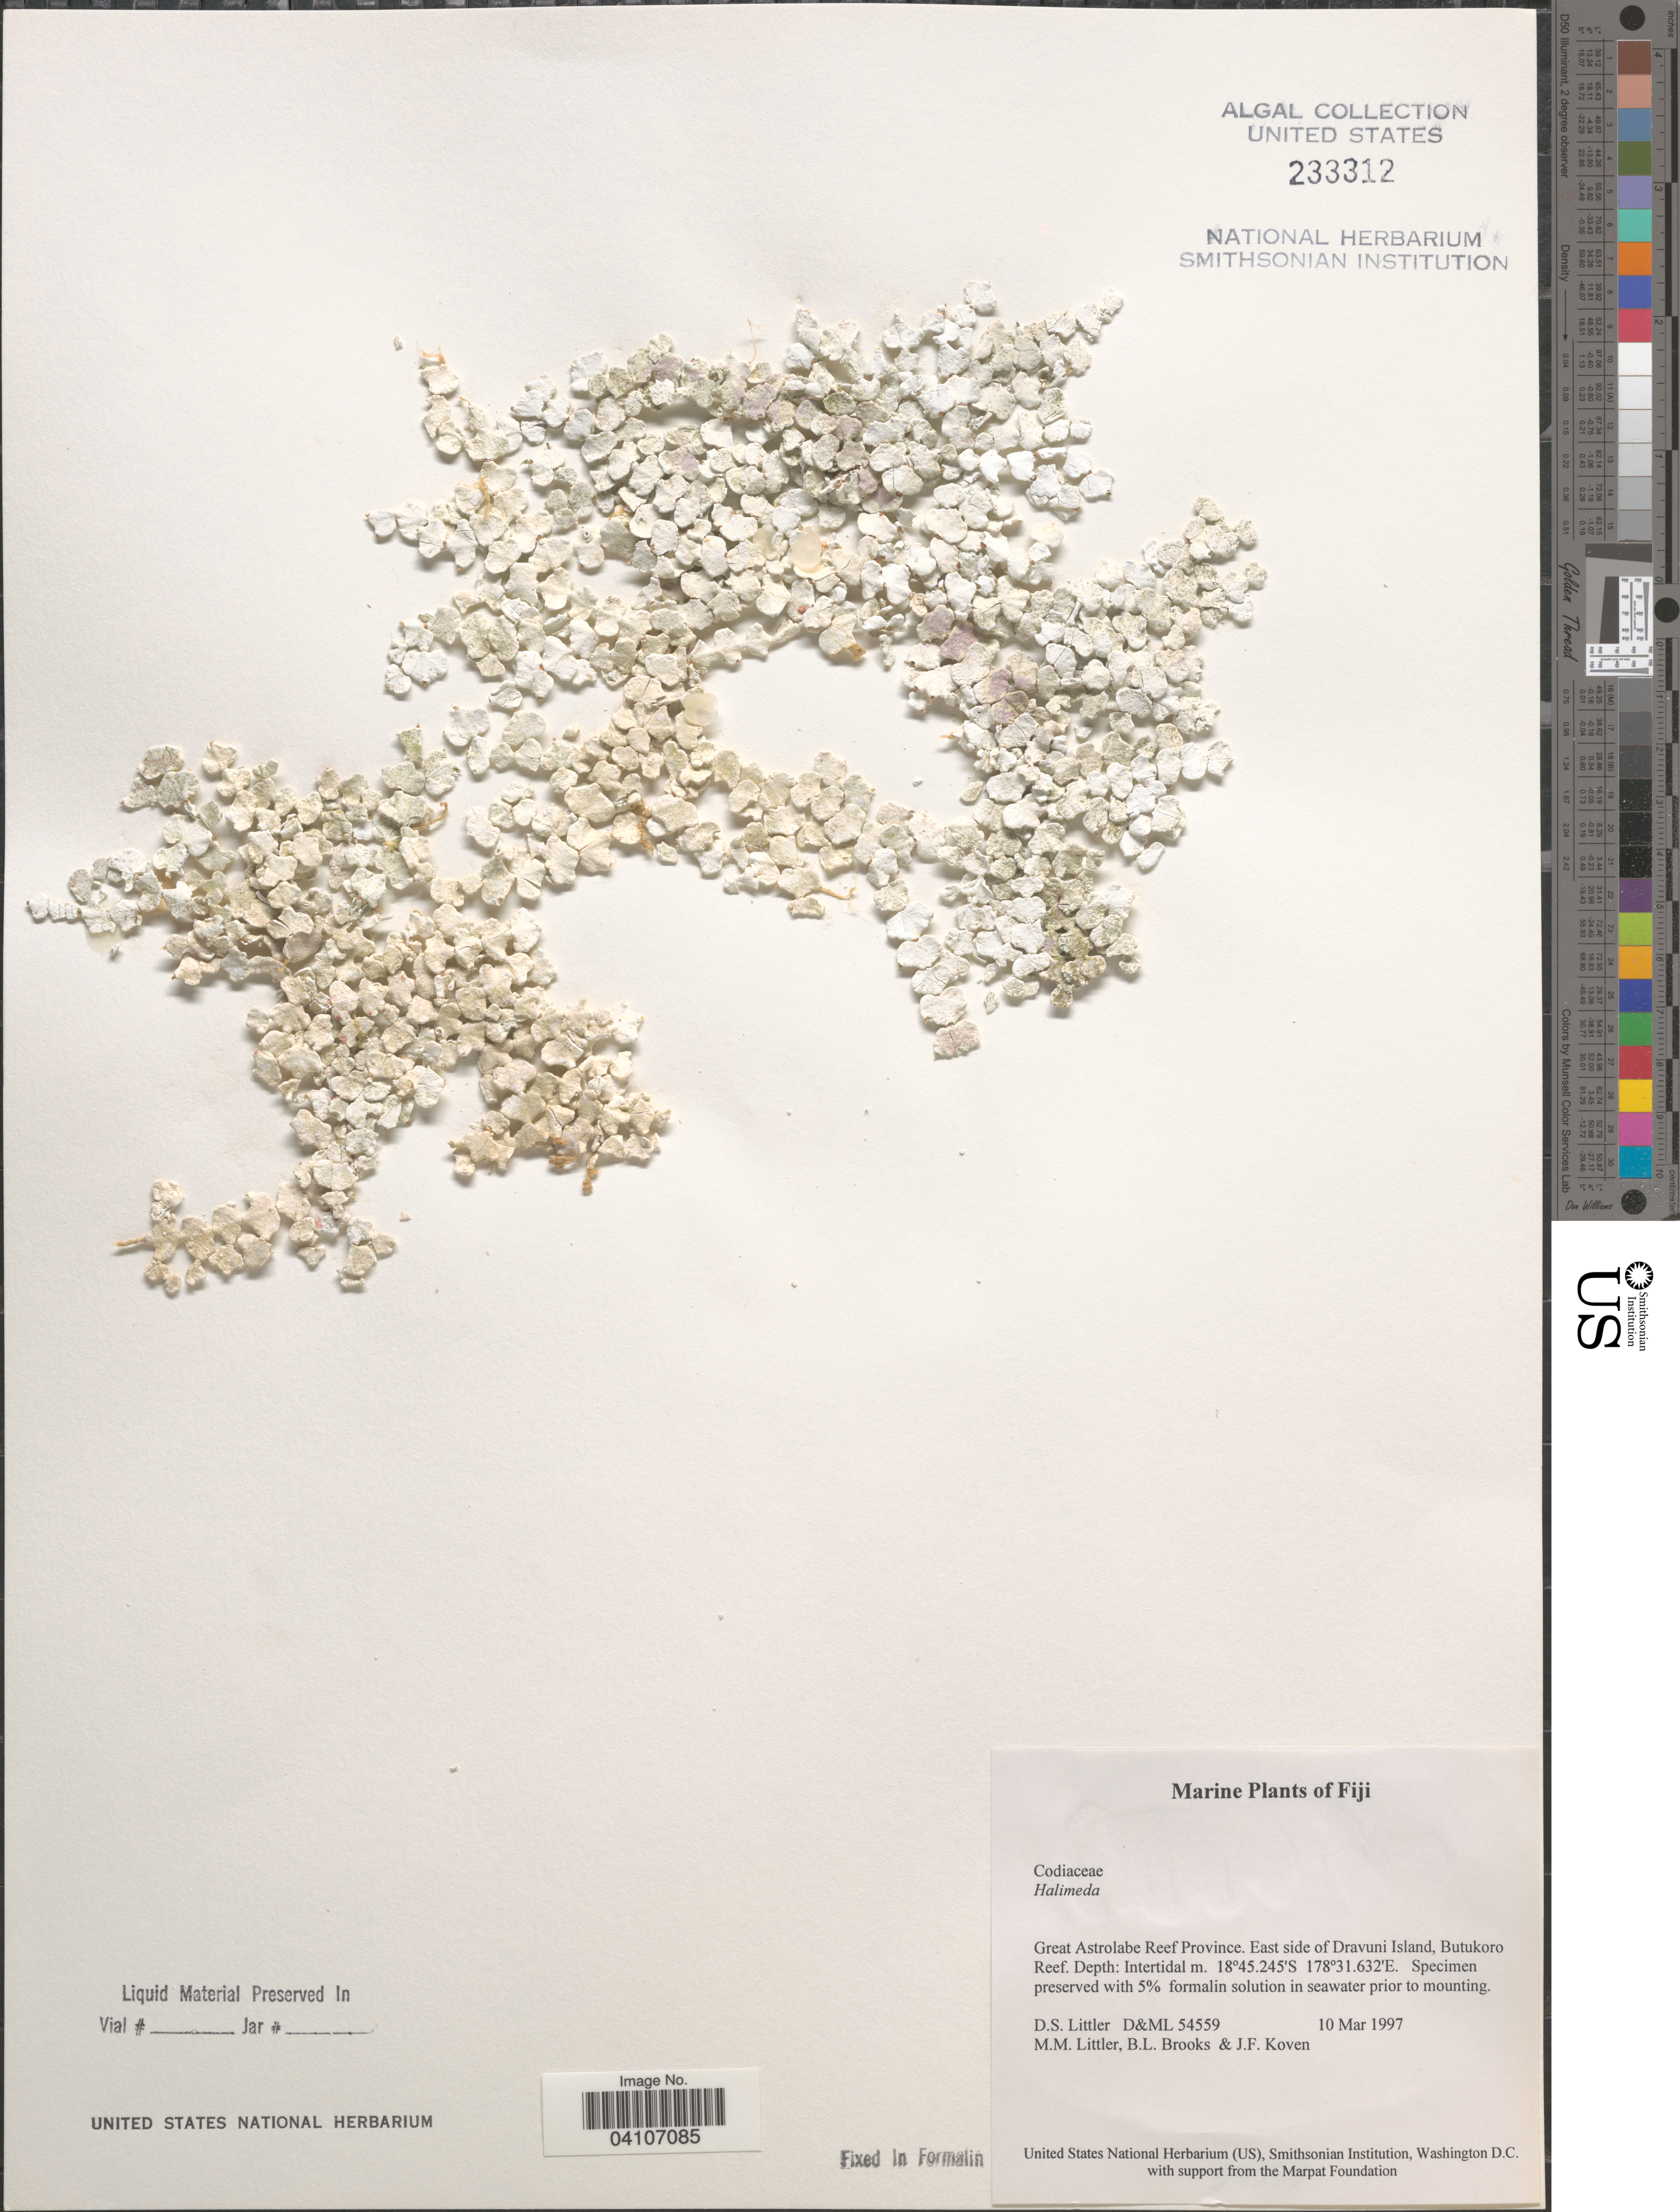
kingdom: Plantae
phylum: Chlorophyta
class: Ulvophyceae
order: Bryopsidales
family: Halimedaceae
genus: Halimeda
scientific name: Halimeda sp.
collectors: D. S. Littler, B. Brooks & J. Koven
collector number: D&ML54559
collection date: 1997-03-10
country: Fiji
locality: Great Astrolabe Reef Province. East side of Dravuni Island, Butukoro Reef.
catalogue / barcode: US 233312